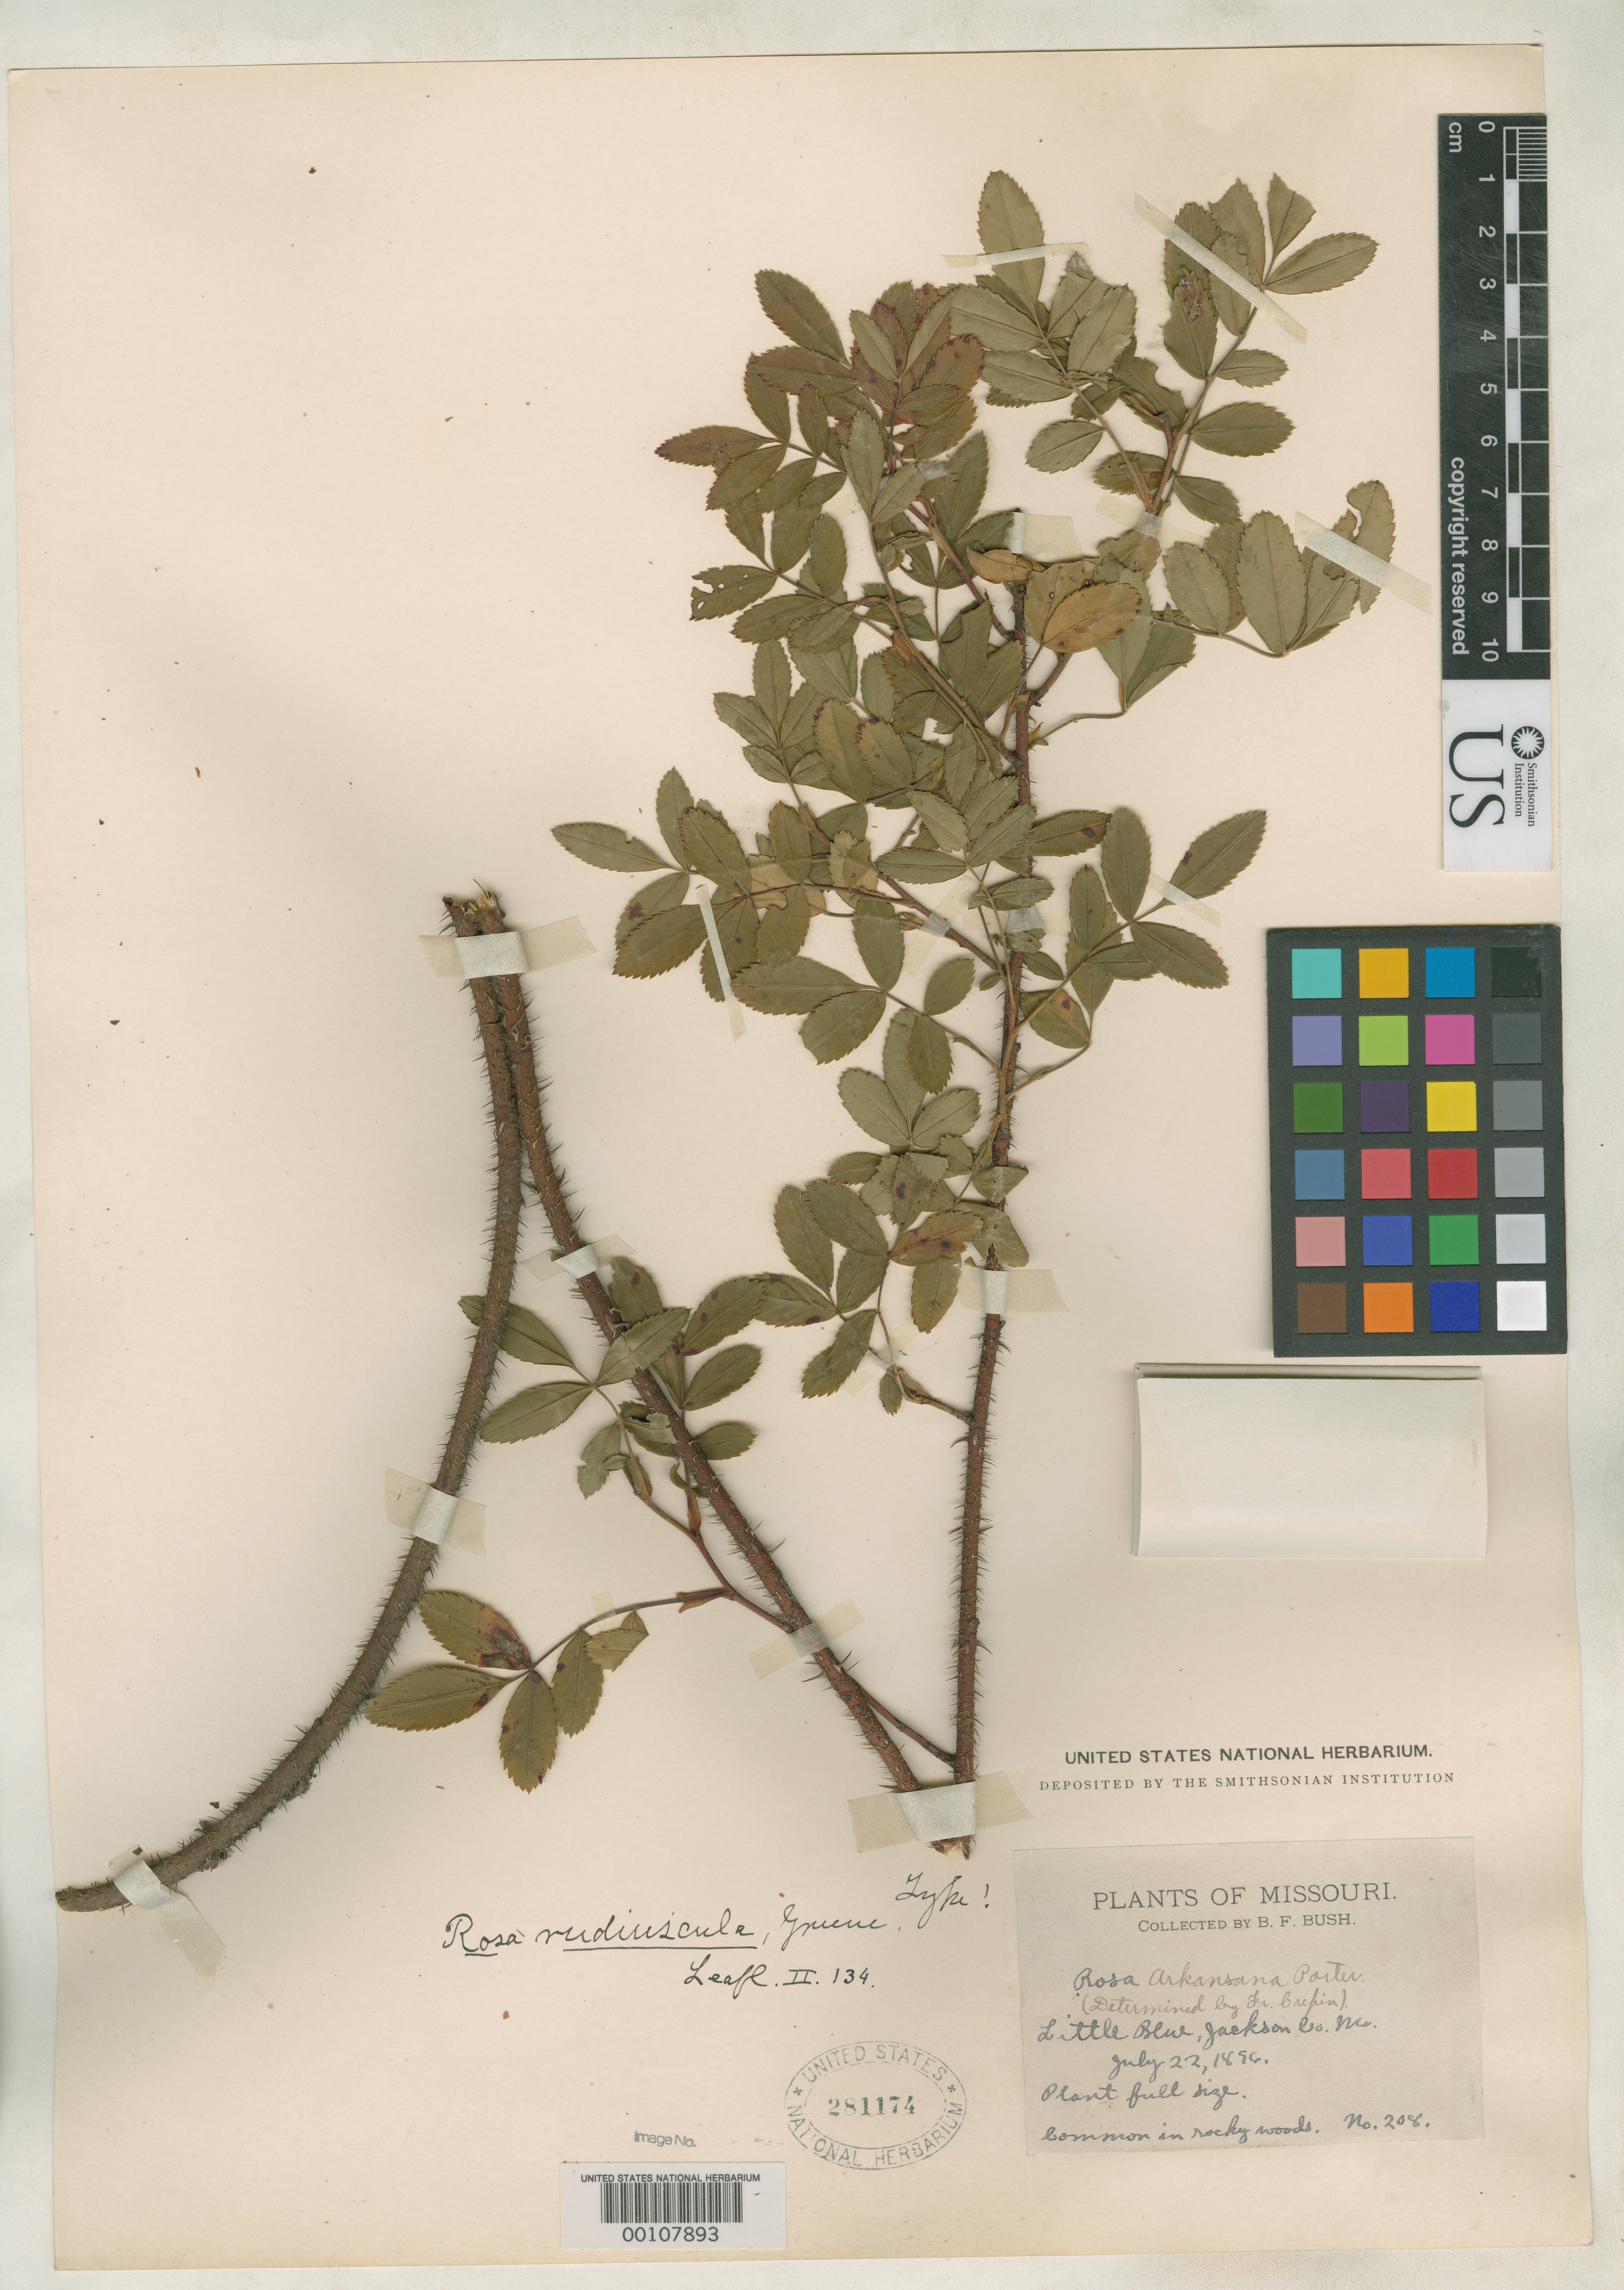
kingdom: Plantae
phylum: Tracheophyta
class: Magnoliopsida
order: Rosales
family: Rosaceae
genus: Rosa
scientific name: Rosa rudiuscula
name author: Greene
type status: Syntype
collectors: B. F. Bush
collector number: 208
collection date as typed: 22 Jul 1896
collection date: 1896-07-22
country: United States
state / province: Missouri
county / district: Jackson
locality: Little Blue.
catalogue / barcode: US 281174